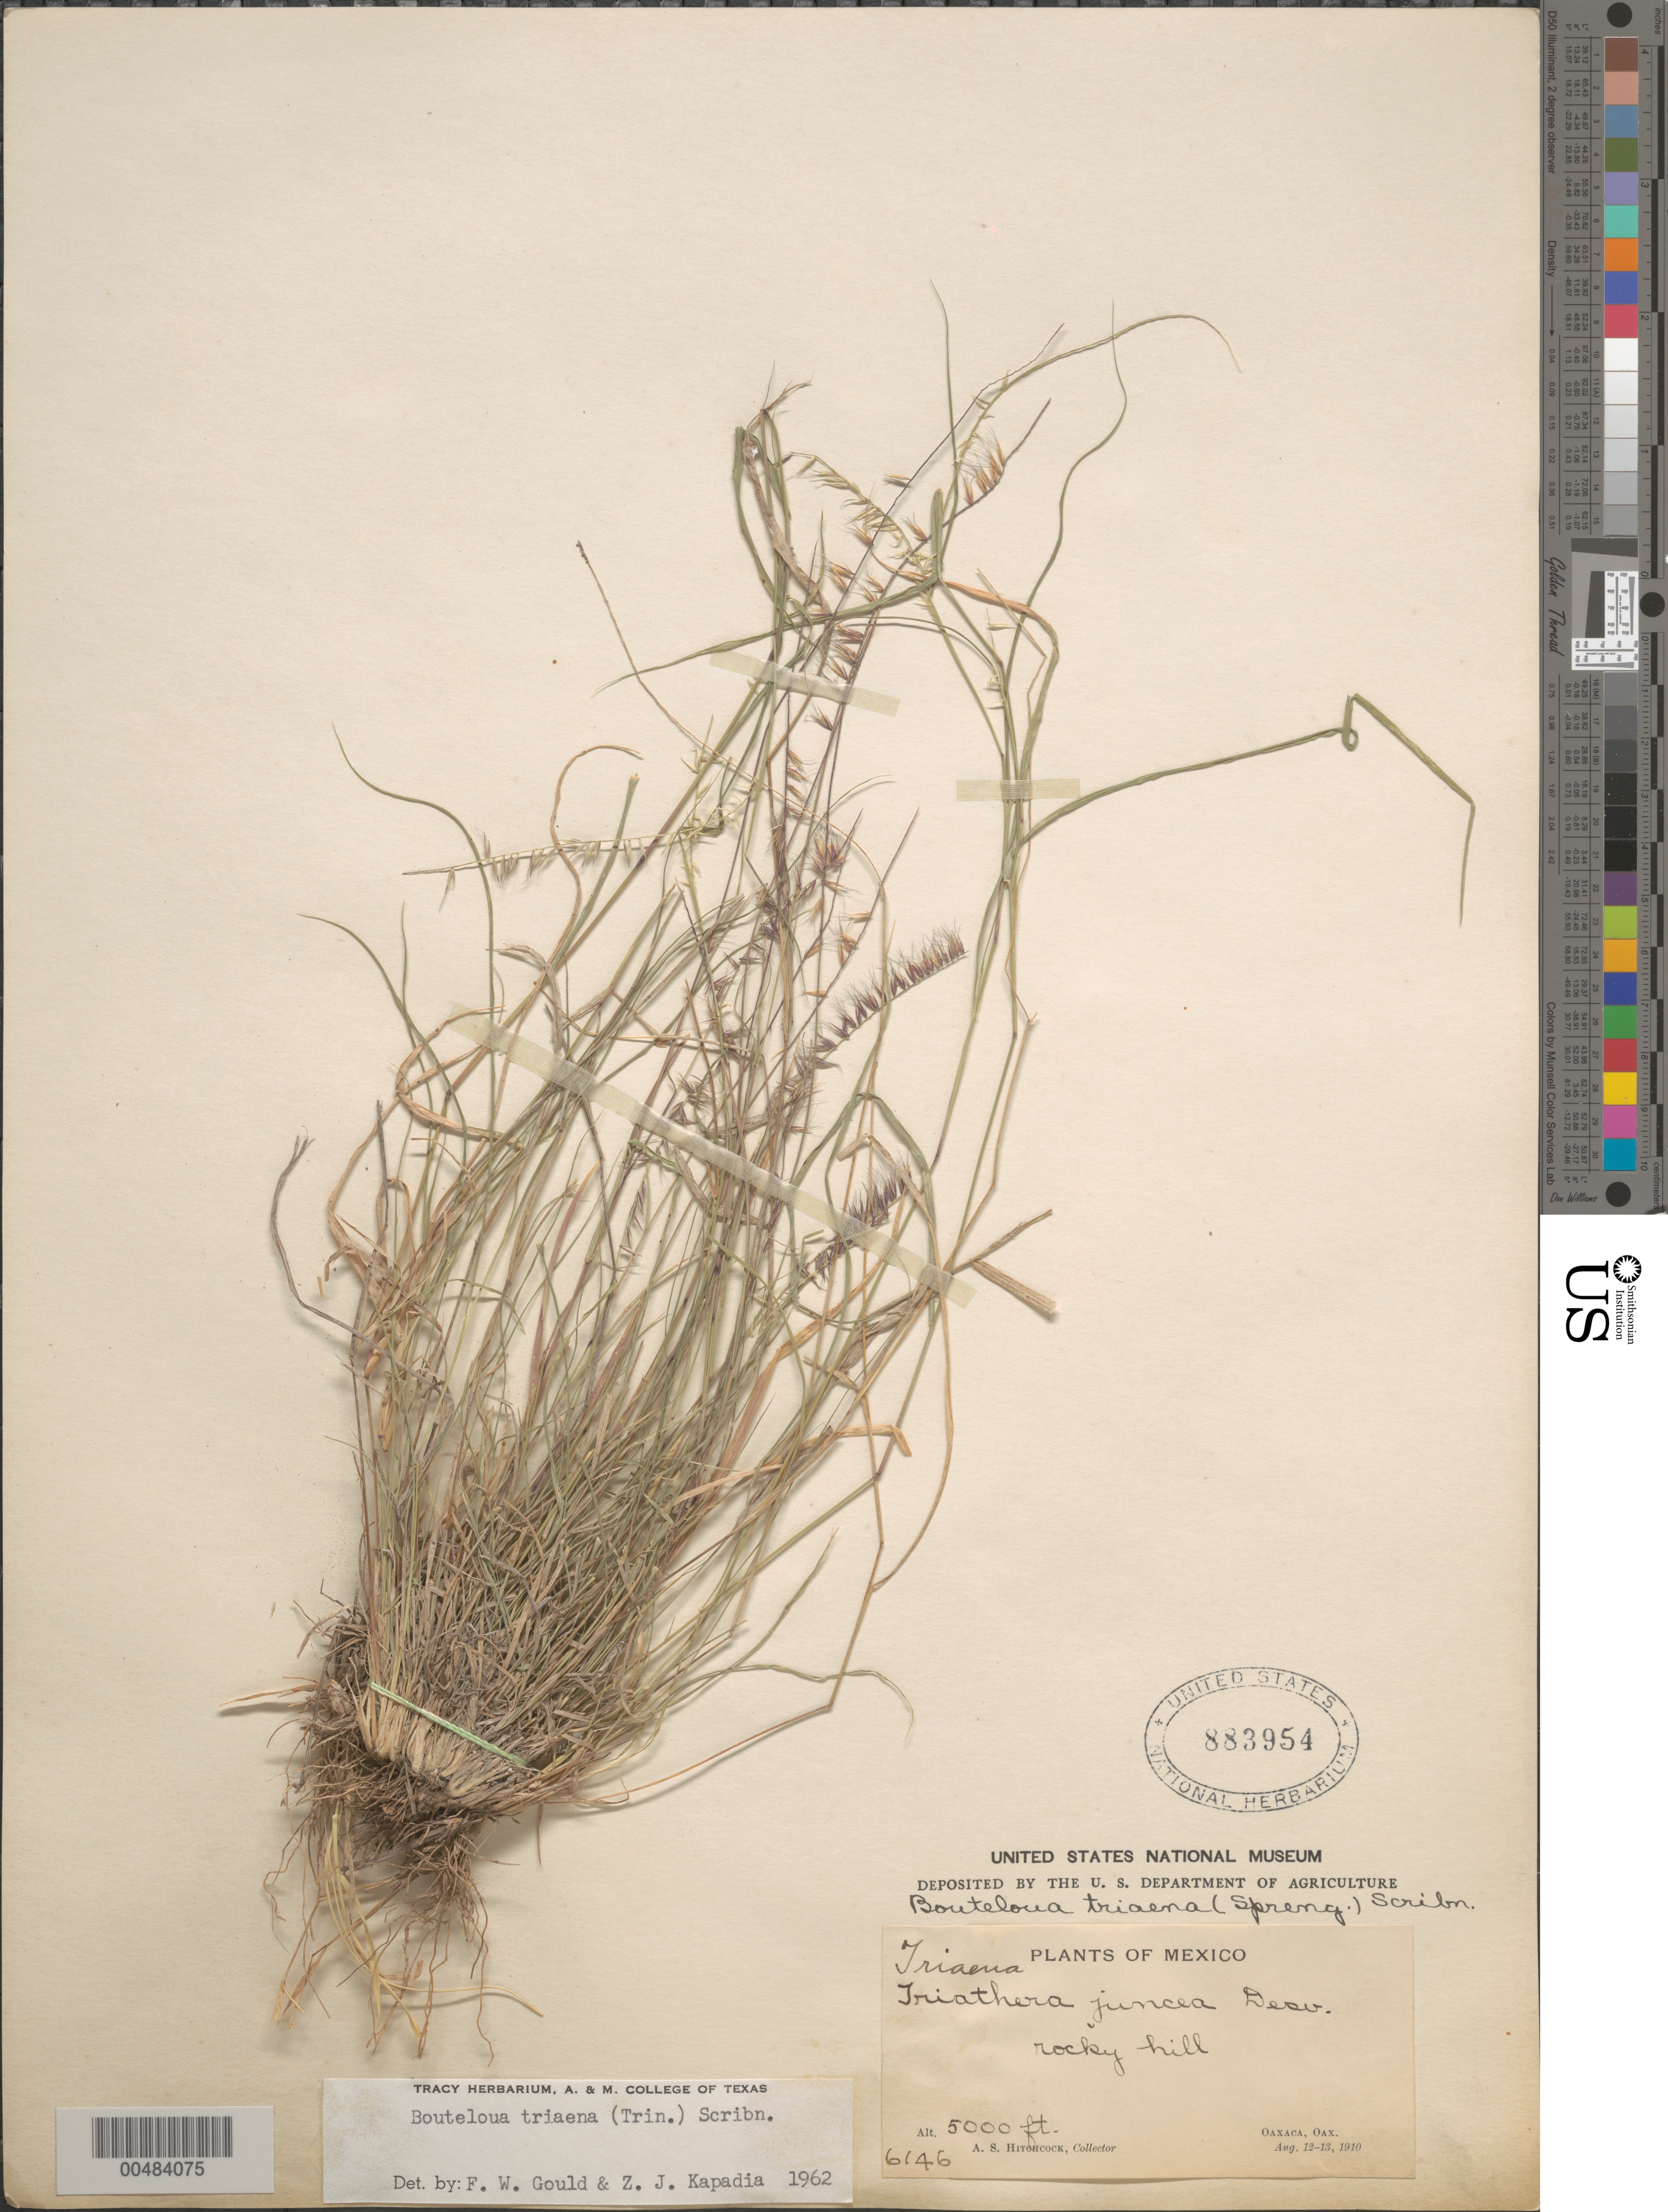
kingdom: Plantae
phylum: Tracheophyta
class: Liliopsida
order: Poales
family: Poaceae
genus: Bouteloua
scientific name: Bouteloua triaena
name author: (Trin. ex Spreng.) Scribn.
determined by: Gould, F. W.; Kapadia, Zarir J.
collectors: A. S. Hitchcock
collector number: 6146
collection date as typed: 12 Aug 1910 to 13 Aug 1910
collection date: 1910-08-12/1910-08-13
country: Mexico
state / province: Oaxaca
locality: Oaxaca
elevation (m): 1524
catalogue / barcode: US 883954